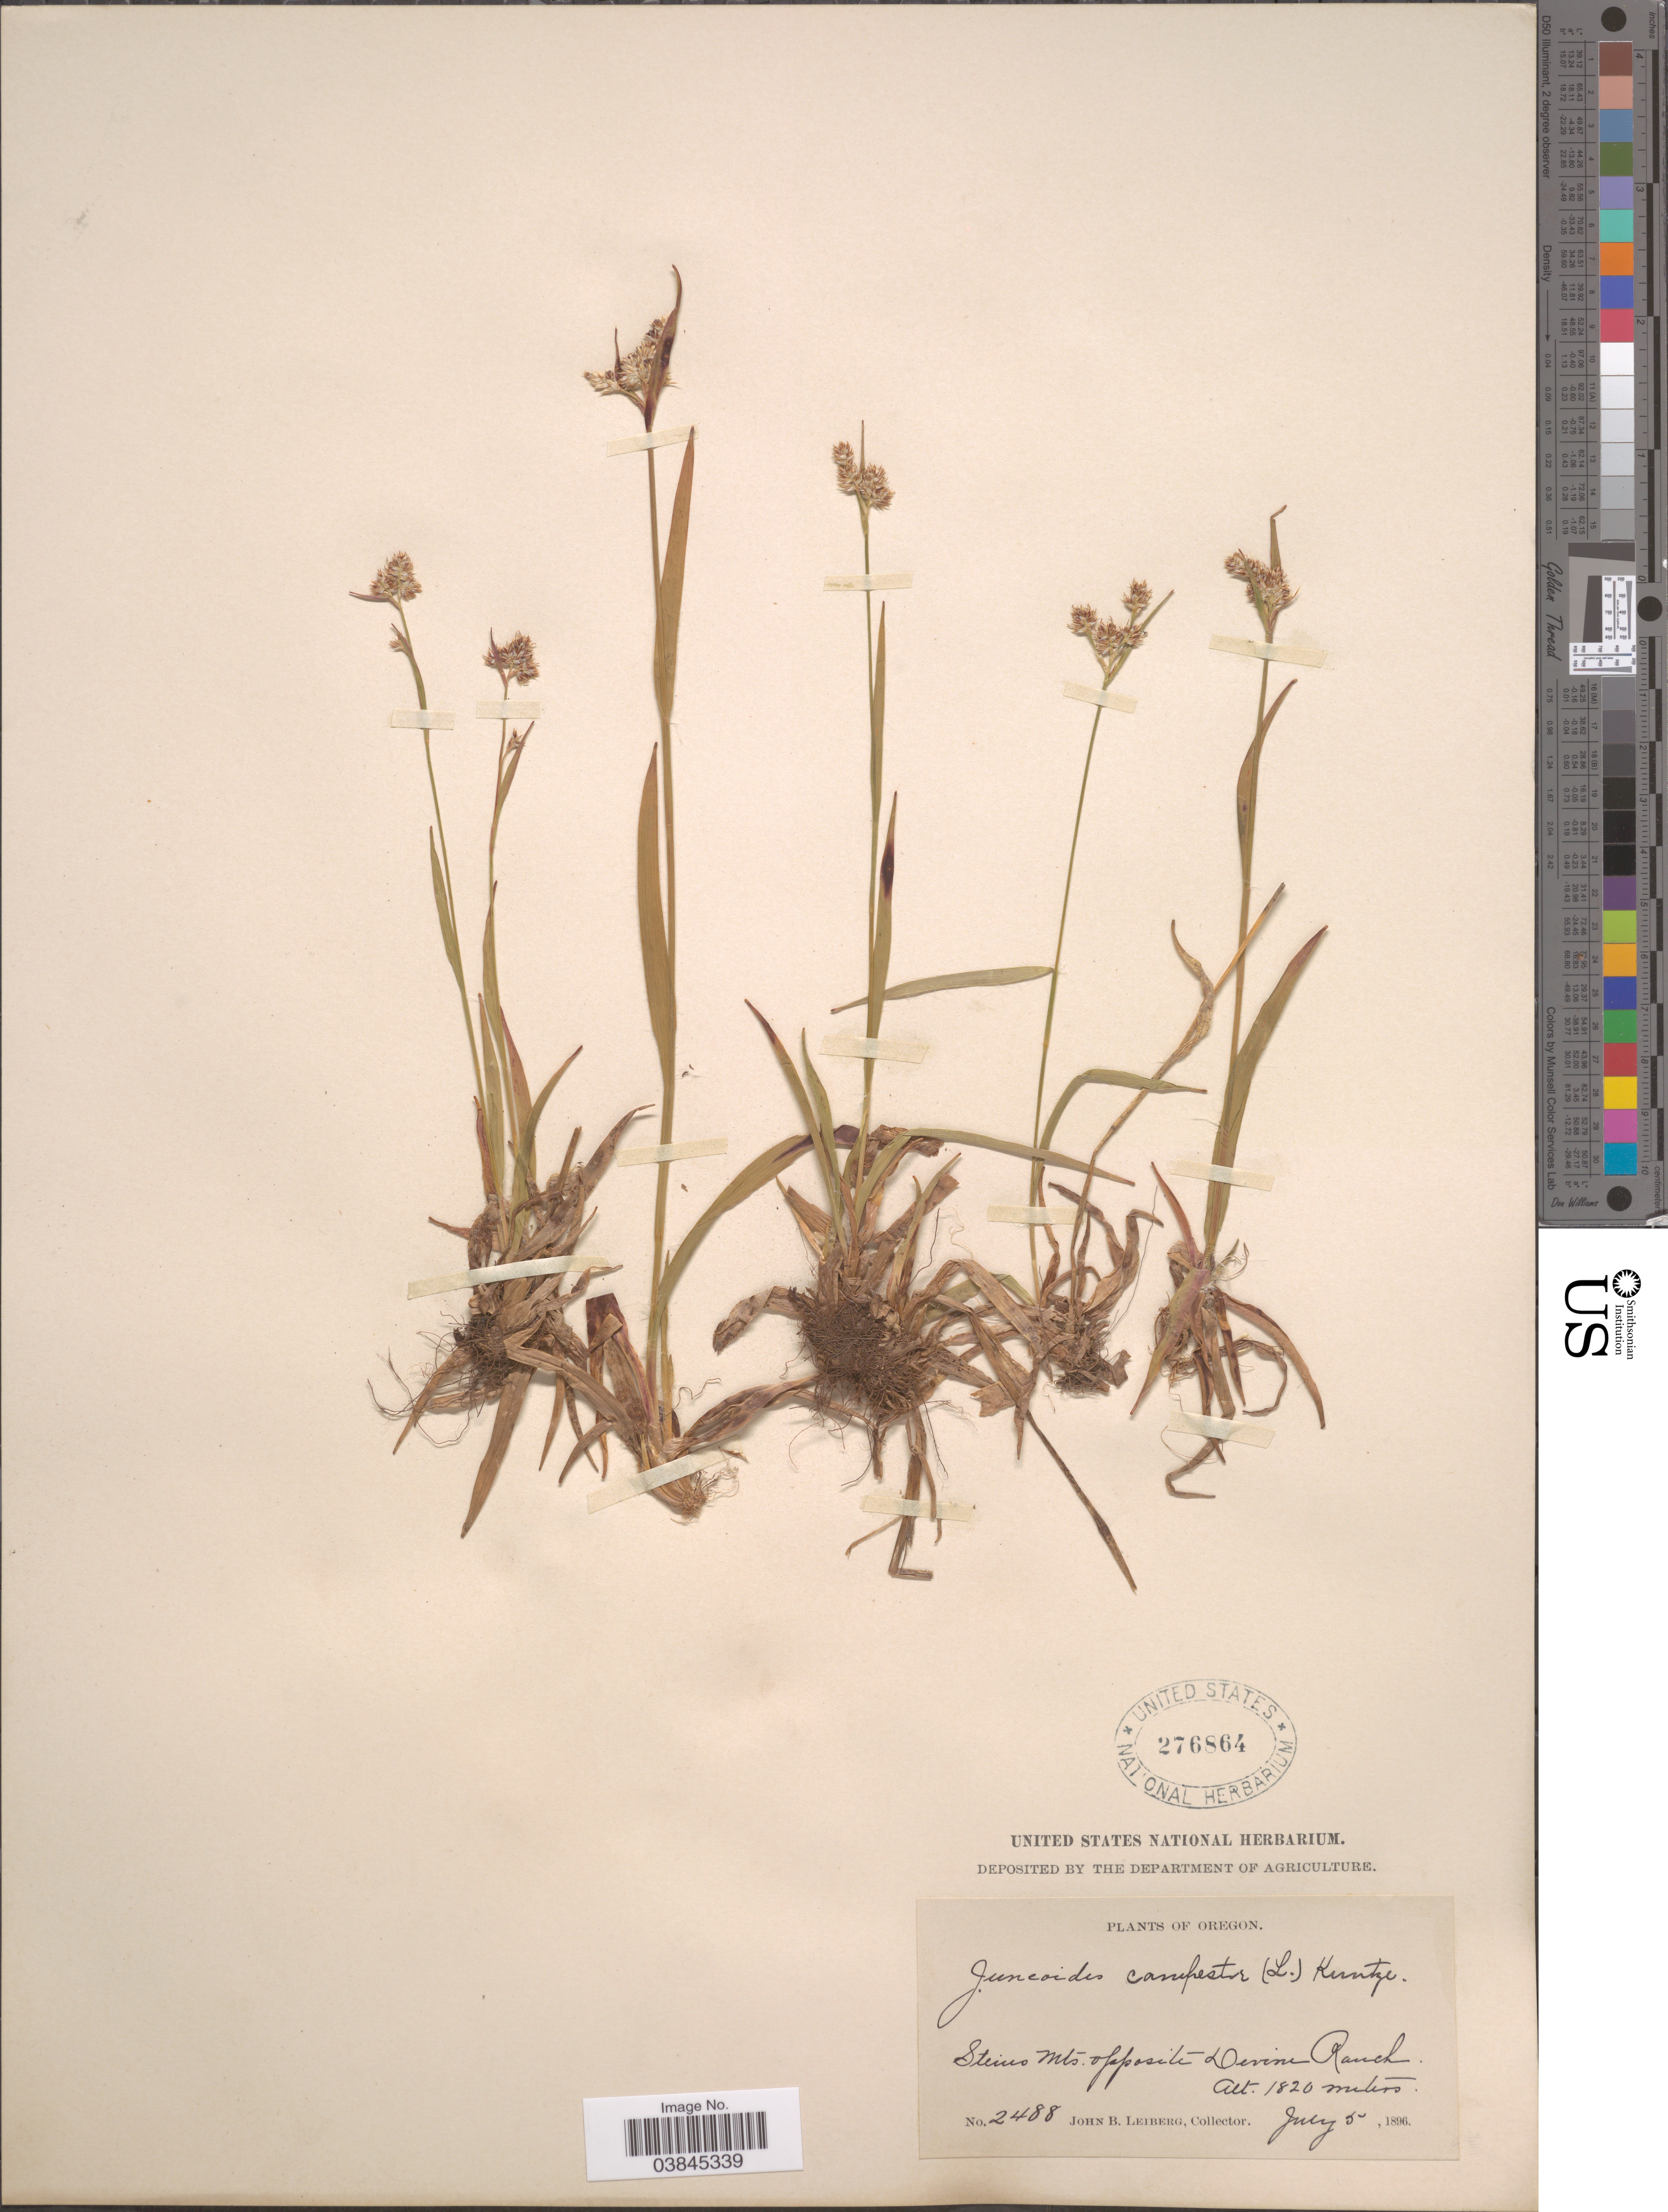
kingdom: Plantae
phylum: Tracheophyta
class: Liliopsida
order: Poales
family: Juncaceae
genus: Luzula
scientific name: Luzula campestris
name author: (L.) DC.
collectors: J. B. Leiberg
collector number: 2488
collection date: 1896-07-05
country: United States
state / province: Oregon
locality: Steins Mts. opposite Devine Ranch.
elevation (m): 1820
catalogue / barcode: US 276864